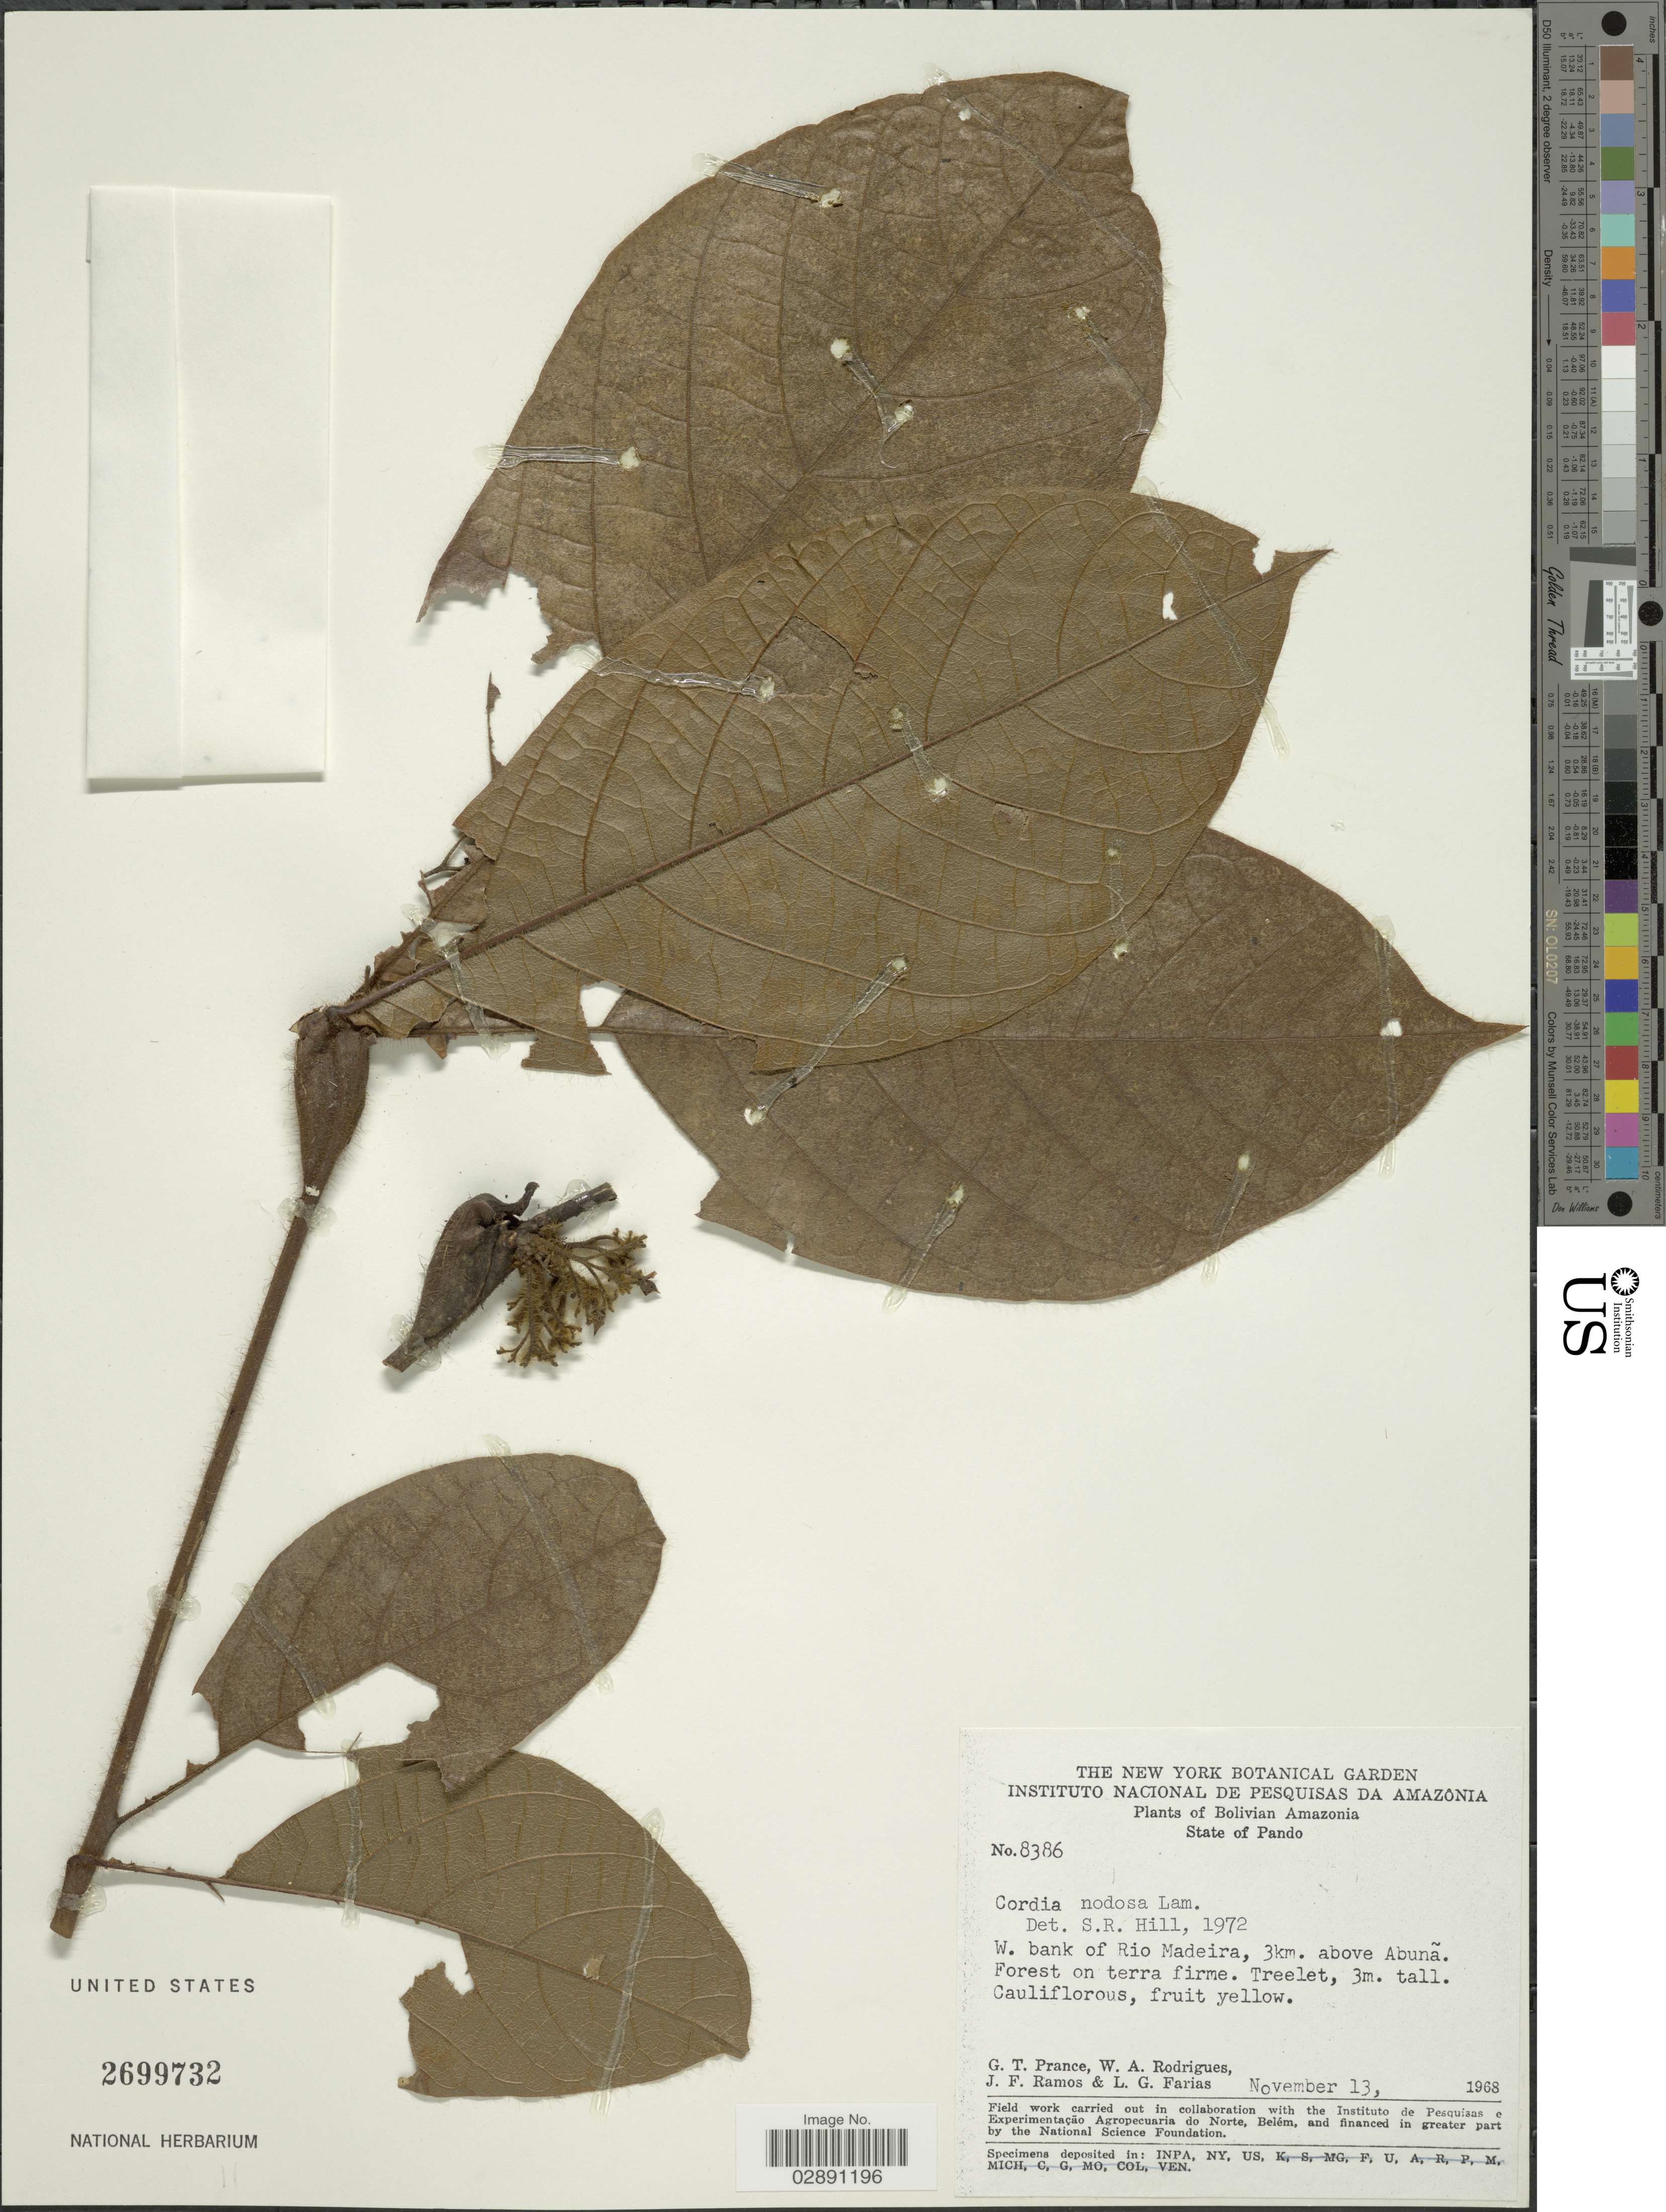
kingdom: Plantae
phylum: Tracheophyta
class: Magnoliopsida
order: Boraginales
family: Cordiaceae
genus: Cordia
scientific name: Cordia nodosa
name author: Lam.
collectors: G. T. Prance, W. A. Rodrigues, J. F. Ramos & L. G. Farias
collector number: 8386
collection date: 1968-11-13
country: Bolivia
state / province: Pando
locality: Bolivian Amazonia. W. bank of Rio Madeira, 3km. above Abunã.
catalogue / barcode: US 2699732